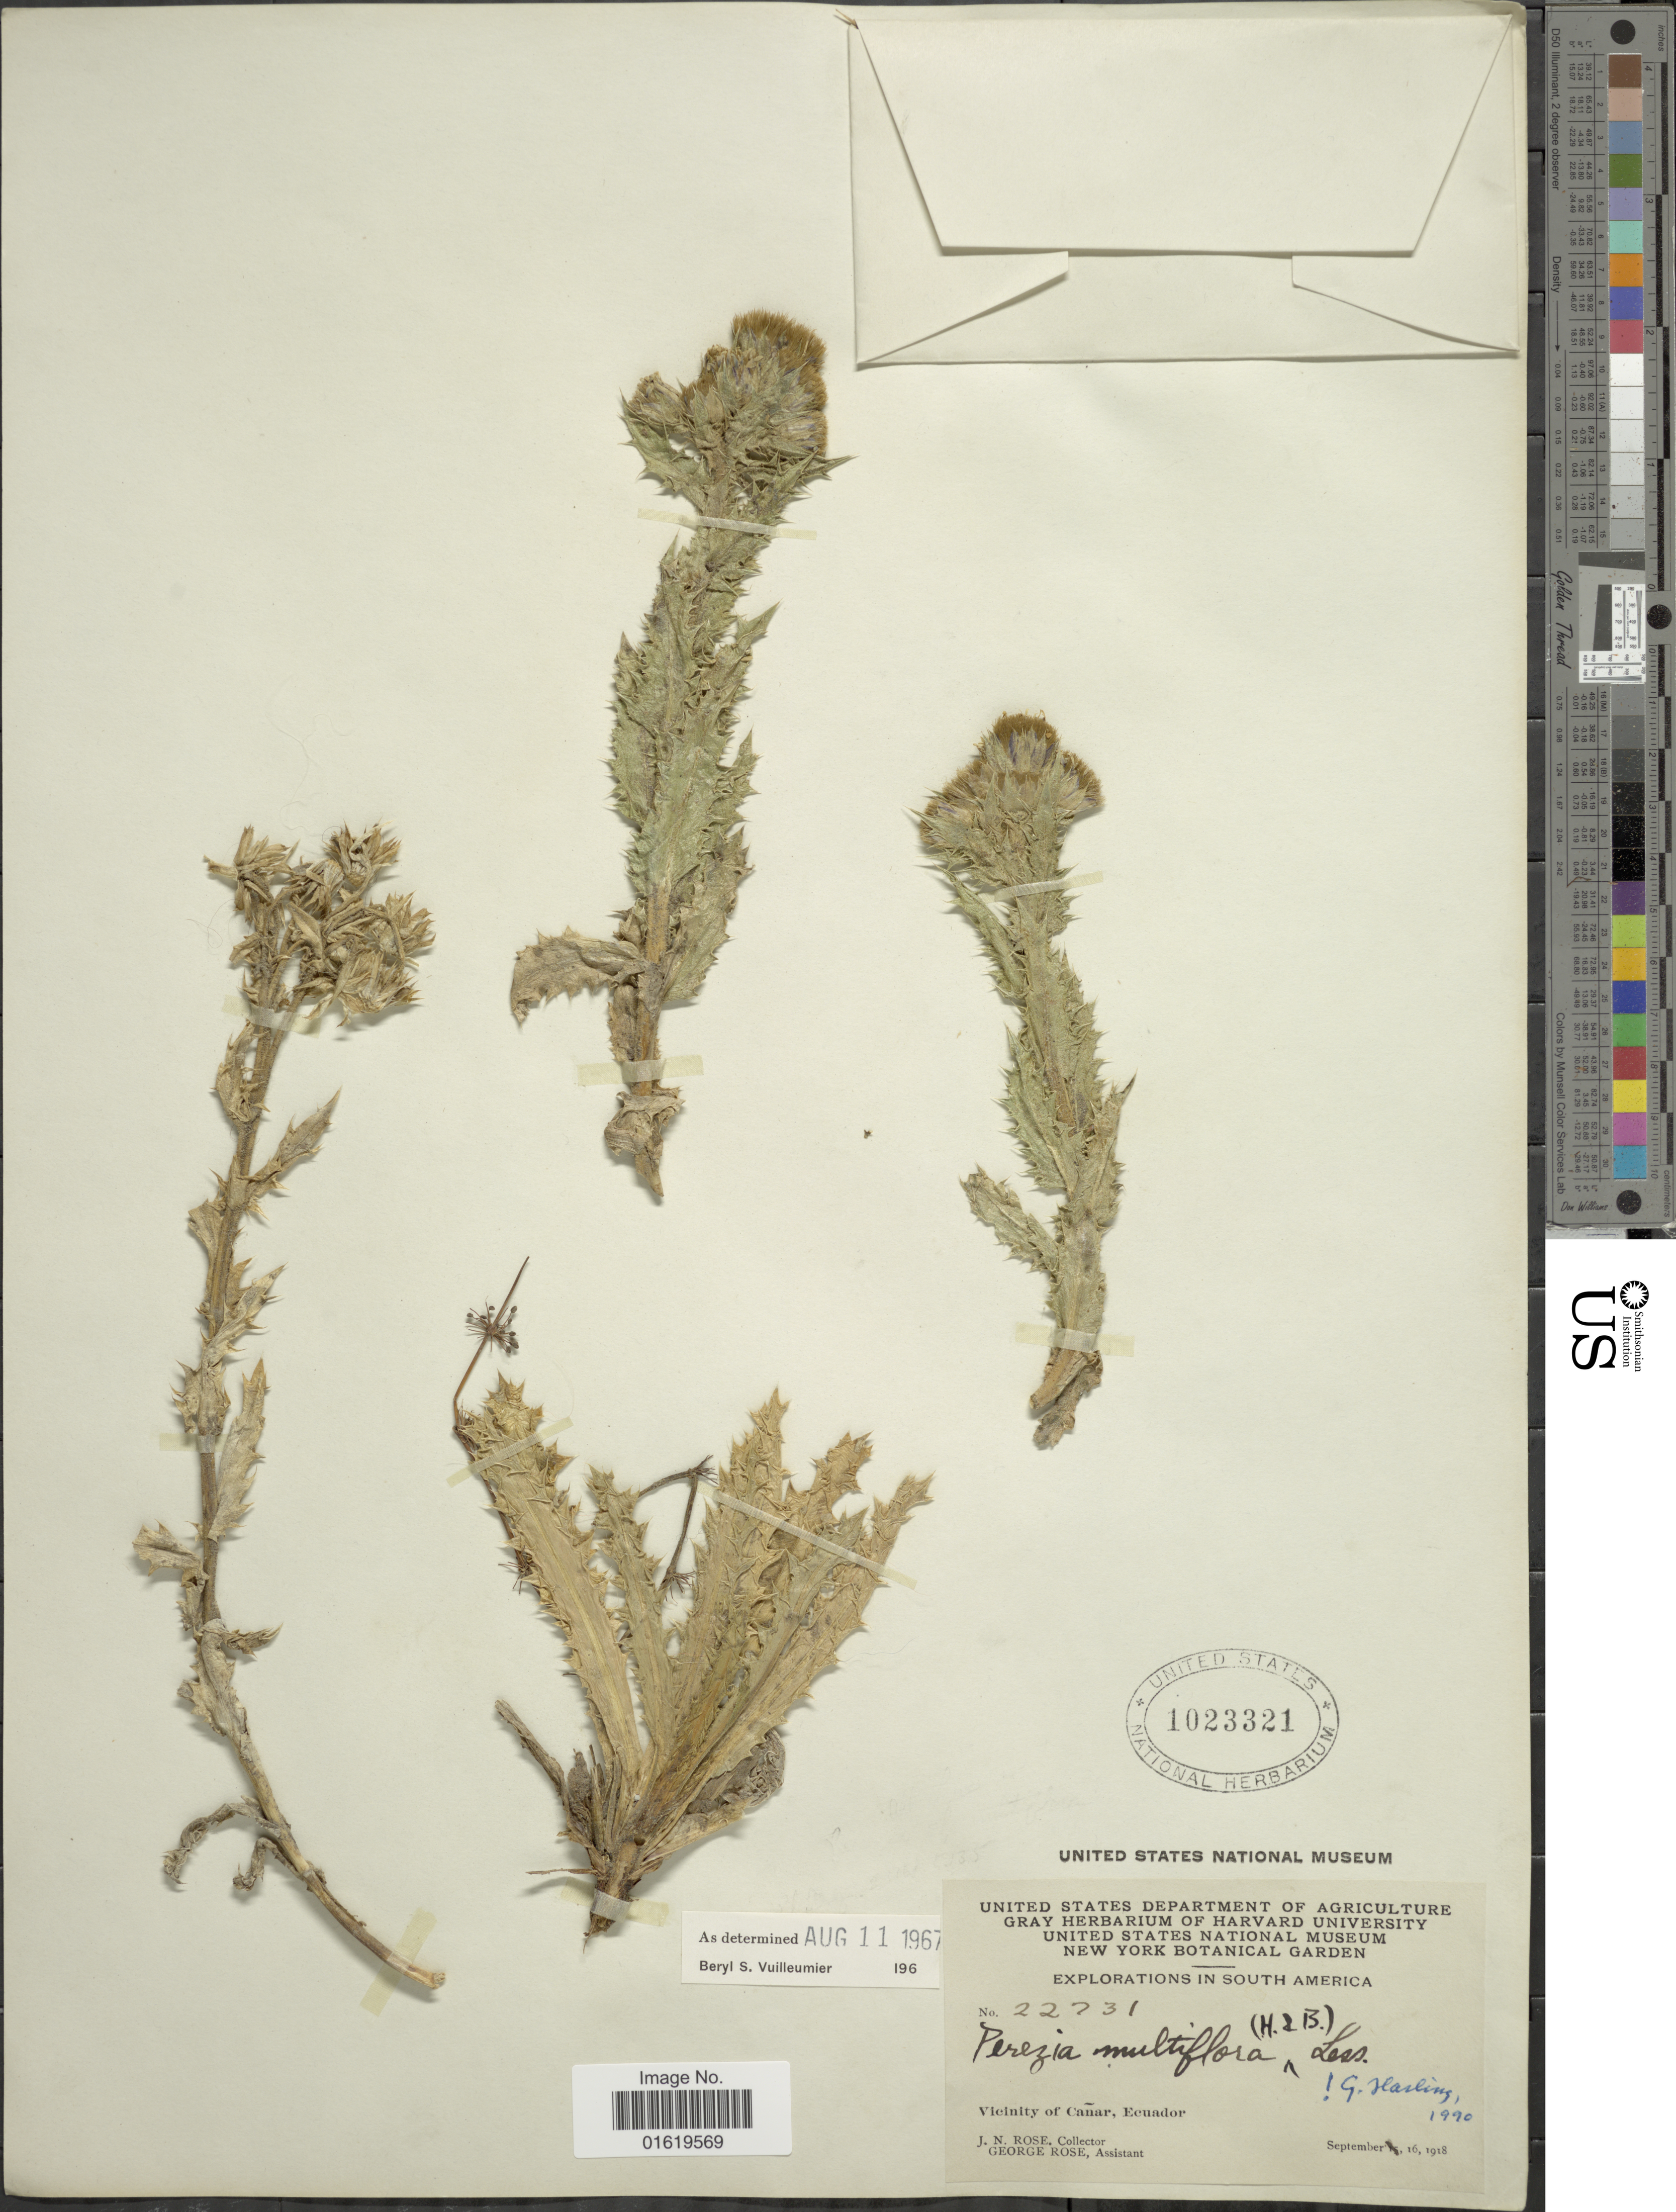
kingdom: Plantae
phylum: Tracheophyta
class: Magnoliopsida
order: Asterales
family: Asteraceae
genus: Perezia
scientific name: Perezia multiflora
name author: Less.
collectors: J. N. Rose & G. Rose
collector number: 22731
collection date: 1918-09-16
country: Ecuador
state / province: Cañar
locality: Vicinity of Cañar, Ecuador.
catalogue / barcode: US 1023321